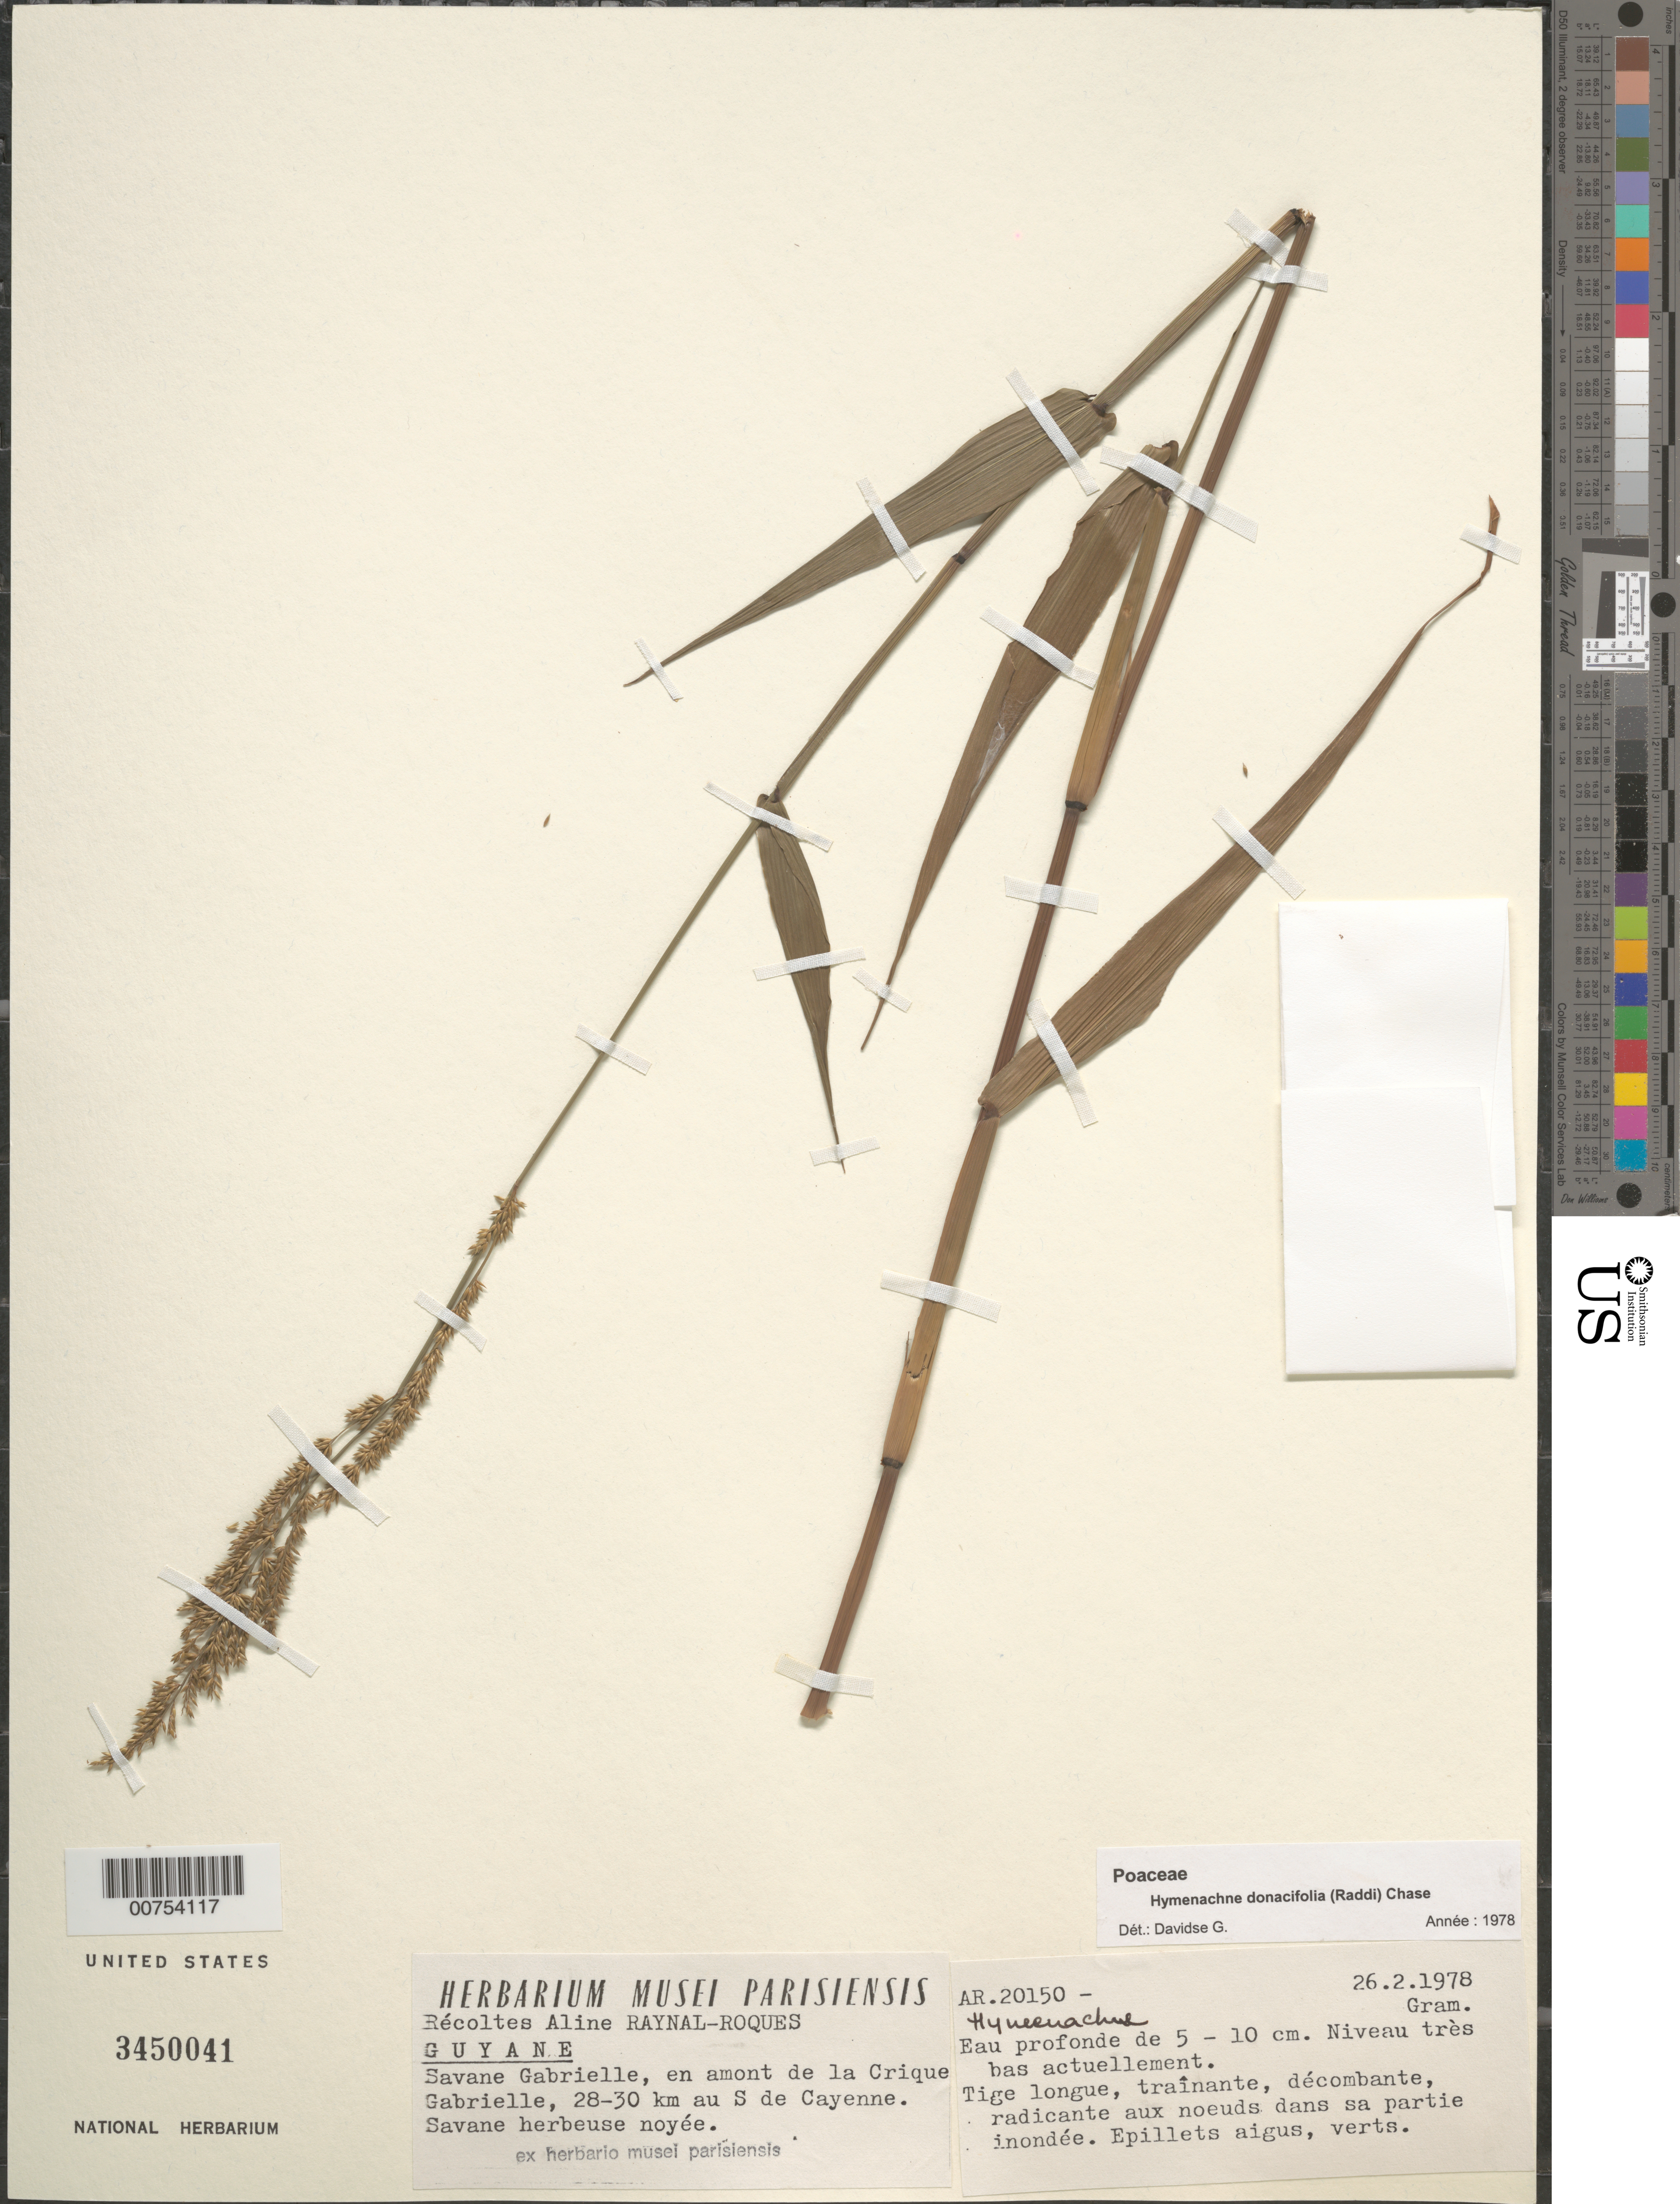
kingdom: Plantae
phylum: Tracheophyta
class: Liliopsida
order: Poales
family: Poaceae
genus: Hymenachne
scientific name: Hymenachne donacifolia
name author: (Raddi) Chase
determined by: Davidse, Gerrit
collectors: A. M. Raynal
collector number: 20150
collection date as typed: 26-Feb-78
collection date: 1978-02-26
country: French Guiana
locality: Savane Gabrielle, 28-30 km S of Cayenne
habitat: Savane herbeuse noyee; eau profonde 5-10 cm, niveau tres bas actuellement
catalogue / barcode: US 3450041